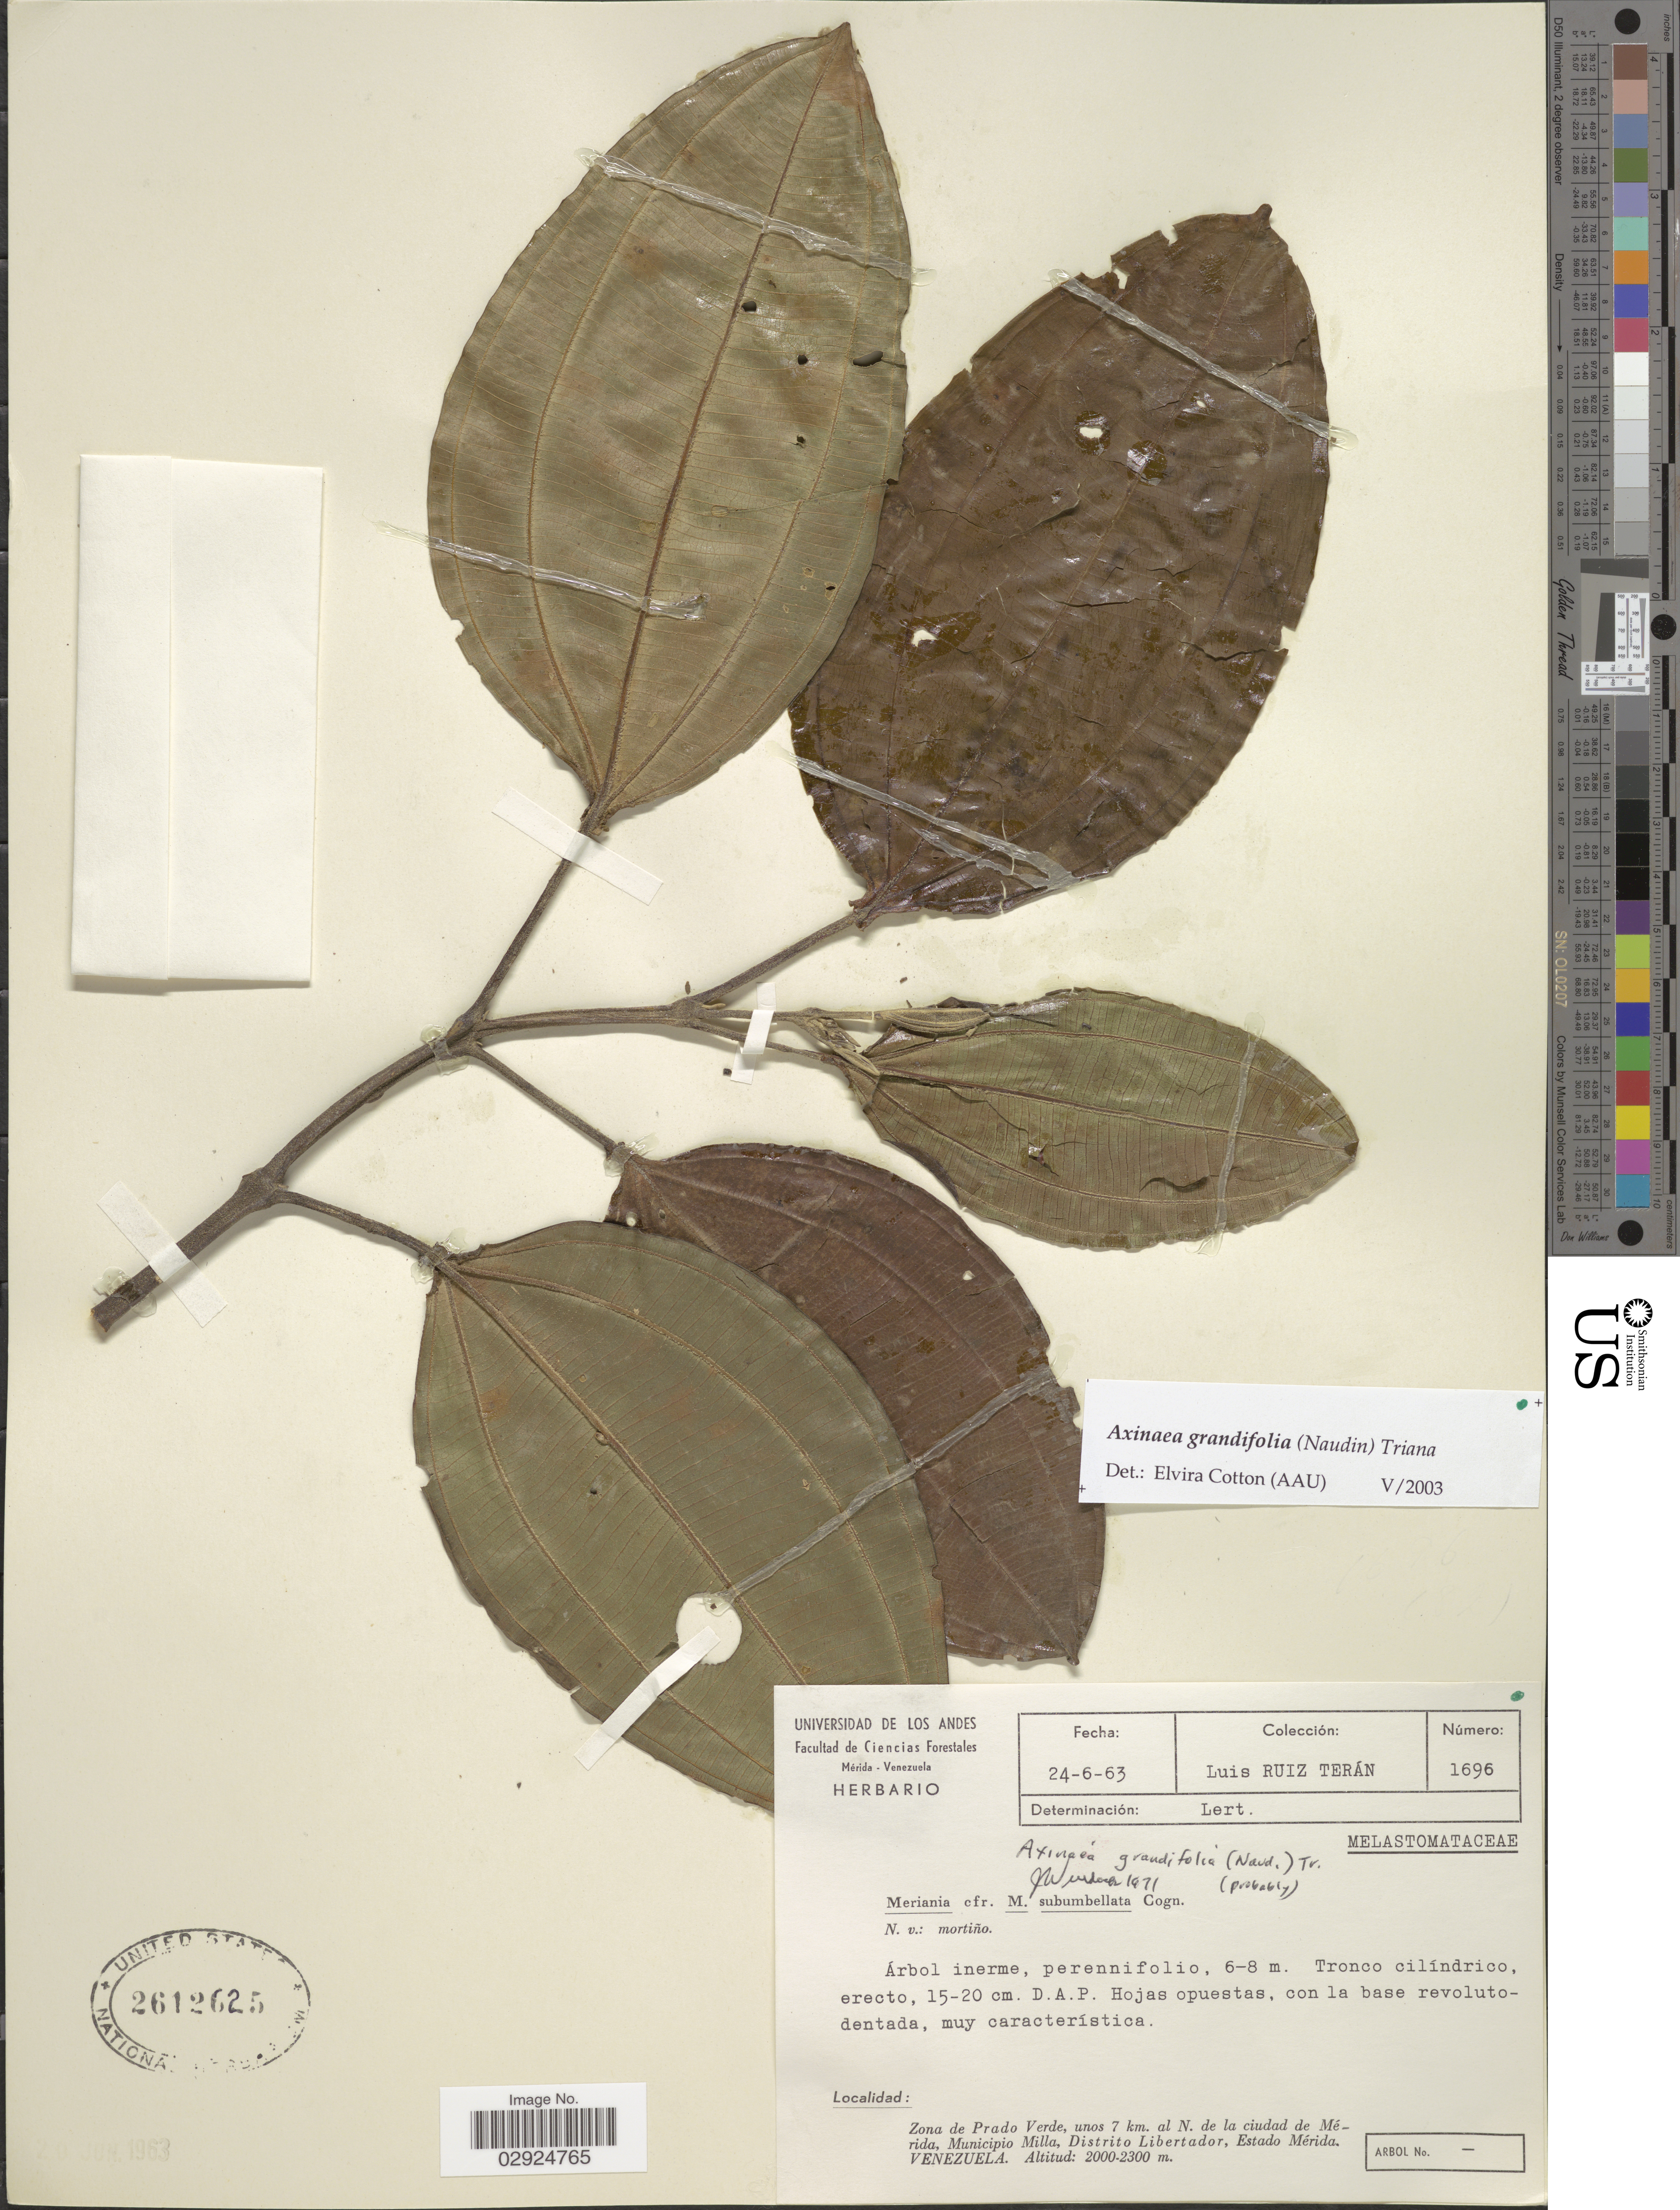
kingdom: Plantae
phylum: Tracheophyta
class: Magnoliopsida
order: Myrtales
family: Melastomataceae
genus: Axinaea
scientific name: Axinaea grandifolia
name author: (Naudin) Triana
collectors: L. Teran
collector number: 1696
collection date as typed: Transcribed d/m/y: 24/6/63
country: Venezuela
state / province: Mérida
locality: Zona de Prado Verde, unos 7 km. al N. de la ciudad de Mérida, Municipio Milla, Distrito Libertador, Estado Mérida.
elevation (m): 2000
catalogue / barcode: US 2612625